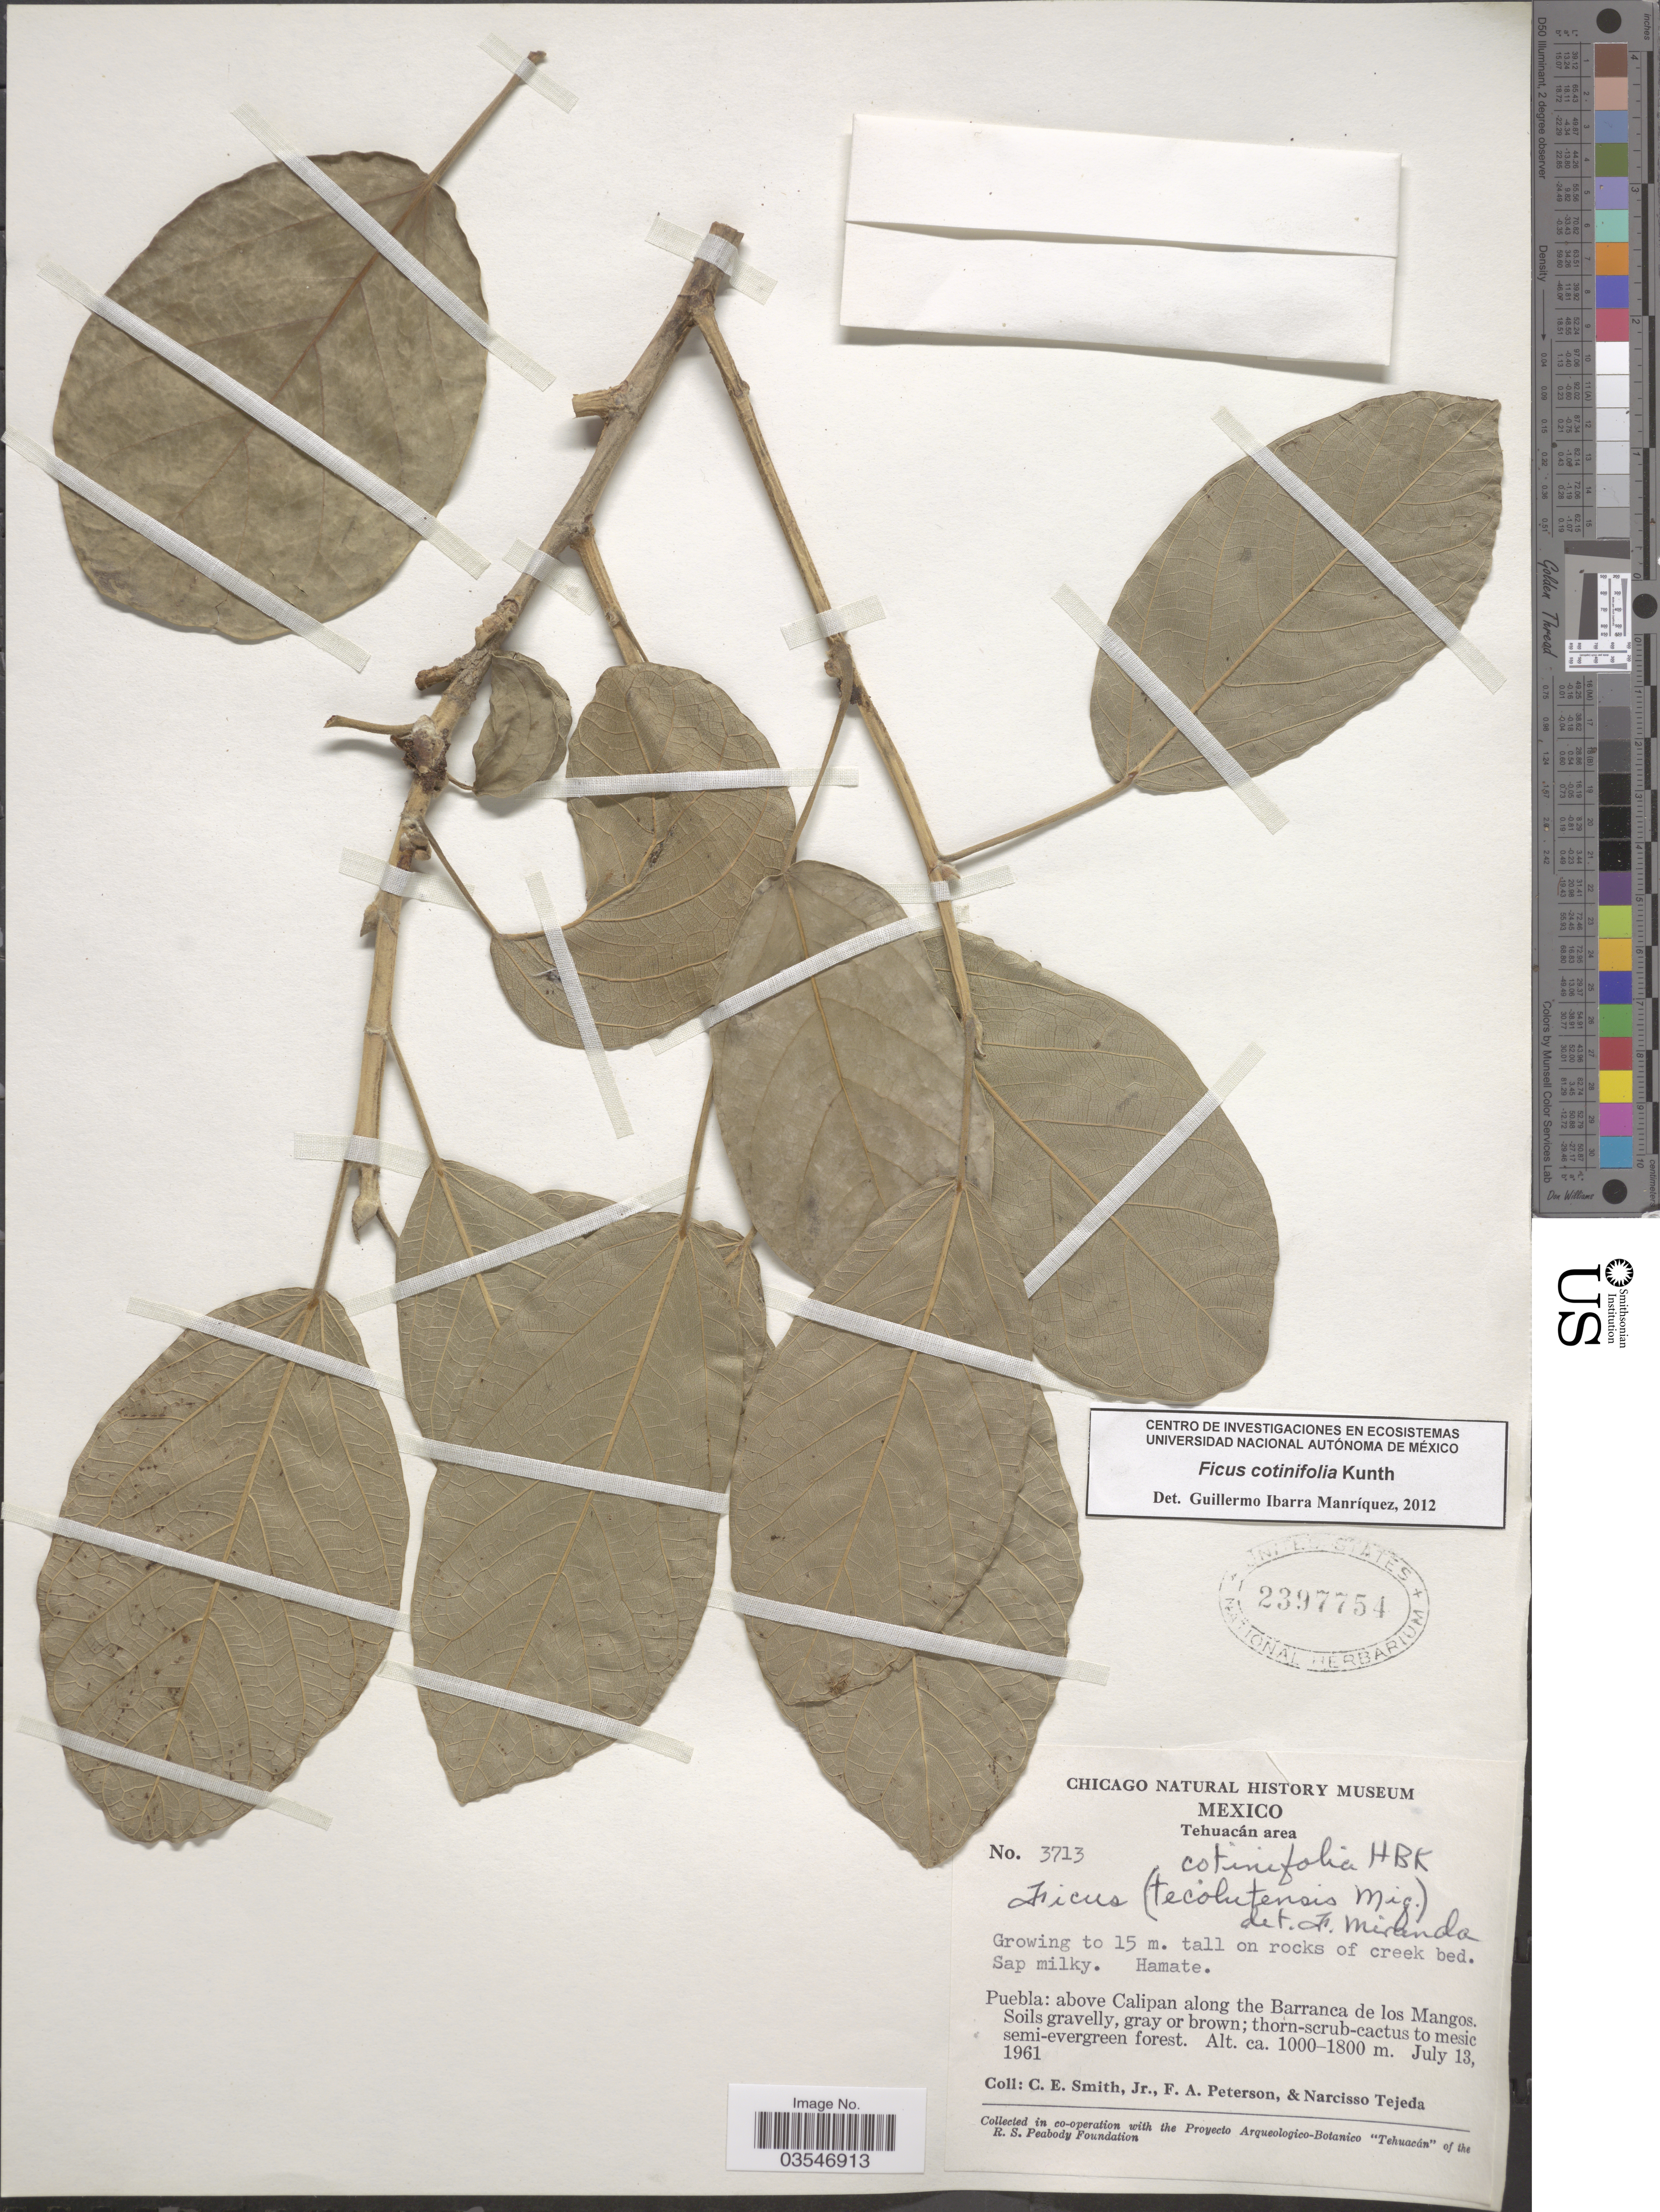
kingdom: Plantae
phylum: Tracheophyta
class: Magnoliopsida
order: Rosales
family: Moraceae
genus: Ficus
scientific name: Ficus cotinifolia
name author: Kunth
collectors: C. E. Smith Jr., F. A. Peterson & N. Tejeda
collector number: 3713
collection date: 1961-07-13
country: Mexico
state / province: Puebla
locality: Tehuacán area. Above Calipan along the Barranca de los Mangos.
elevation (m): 1000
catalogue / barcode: US 2397754